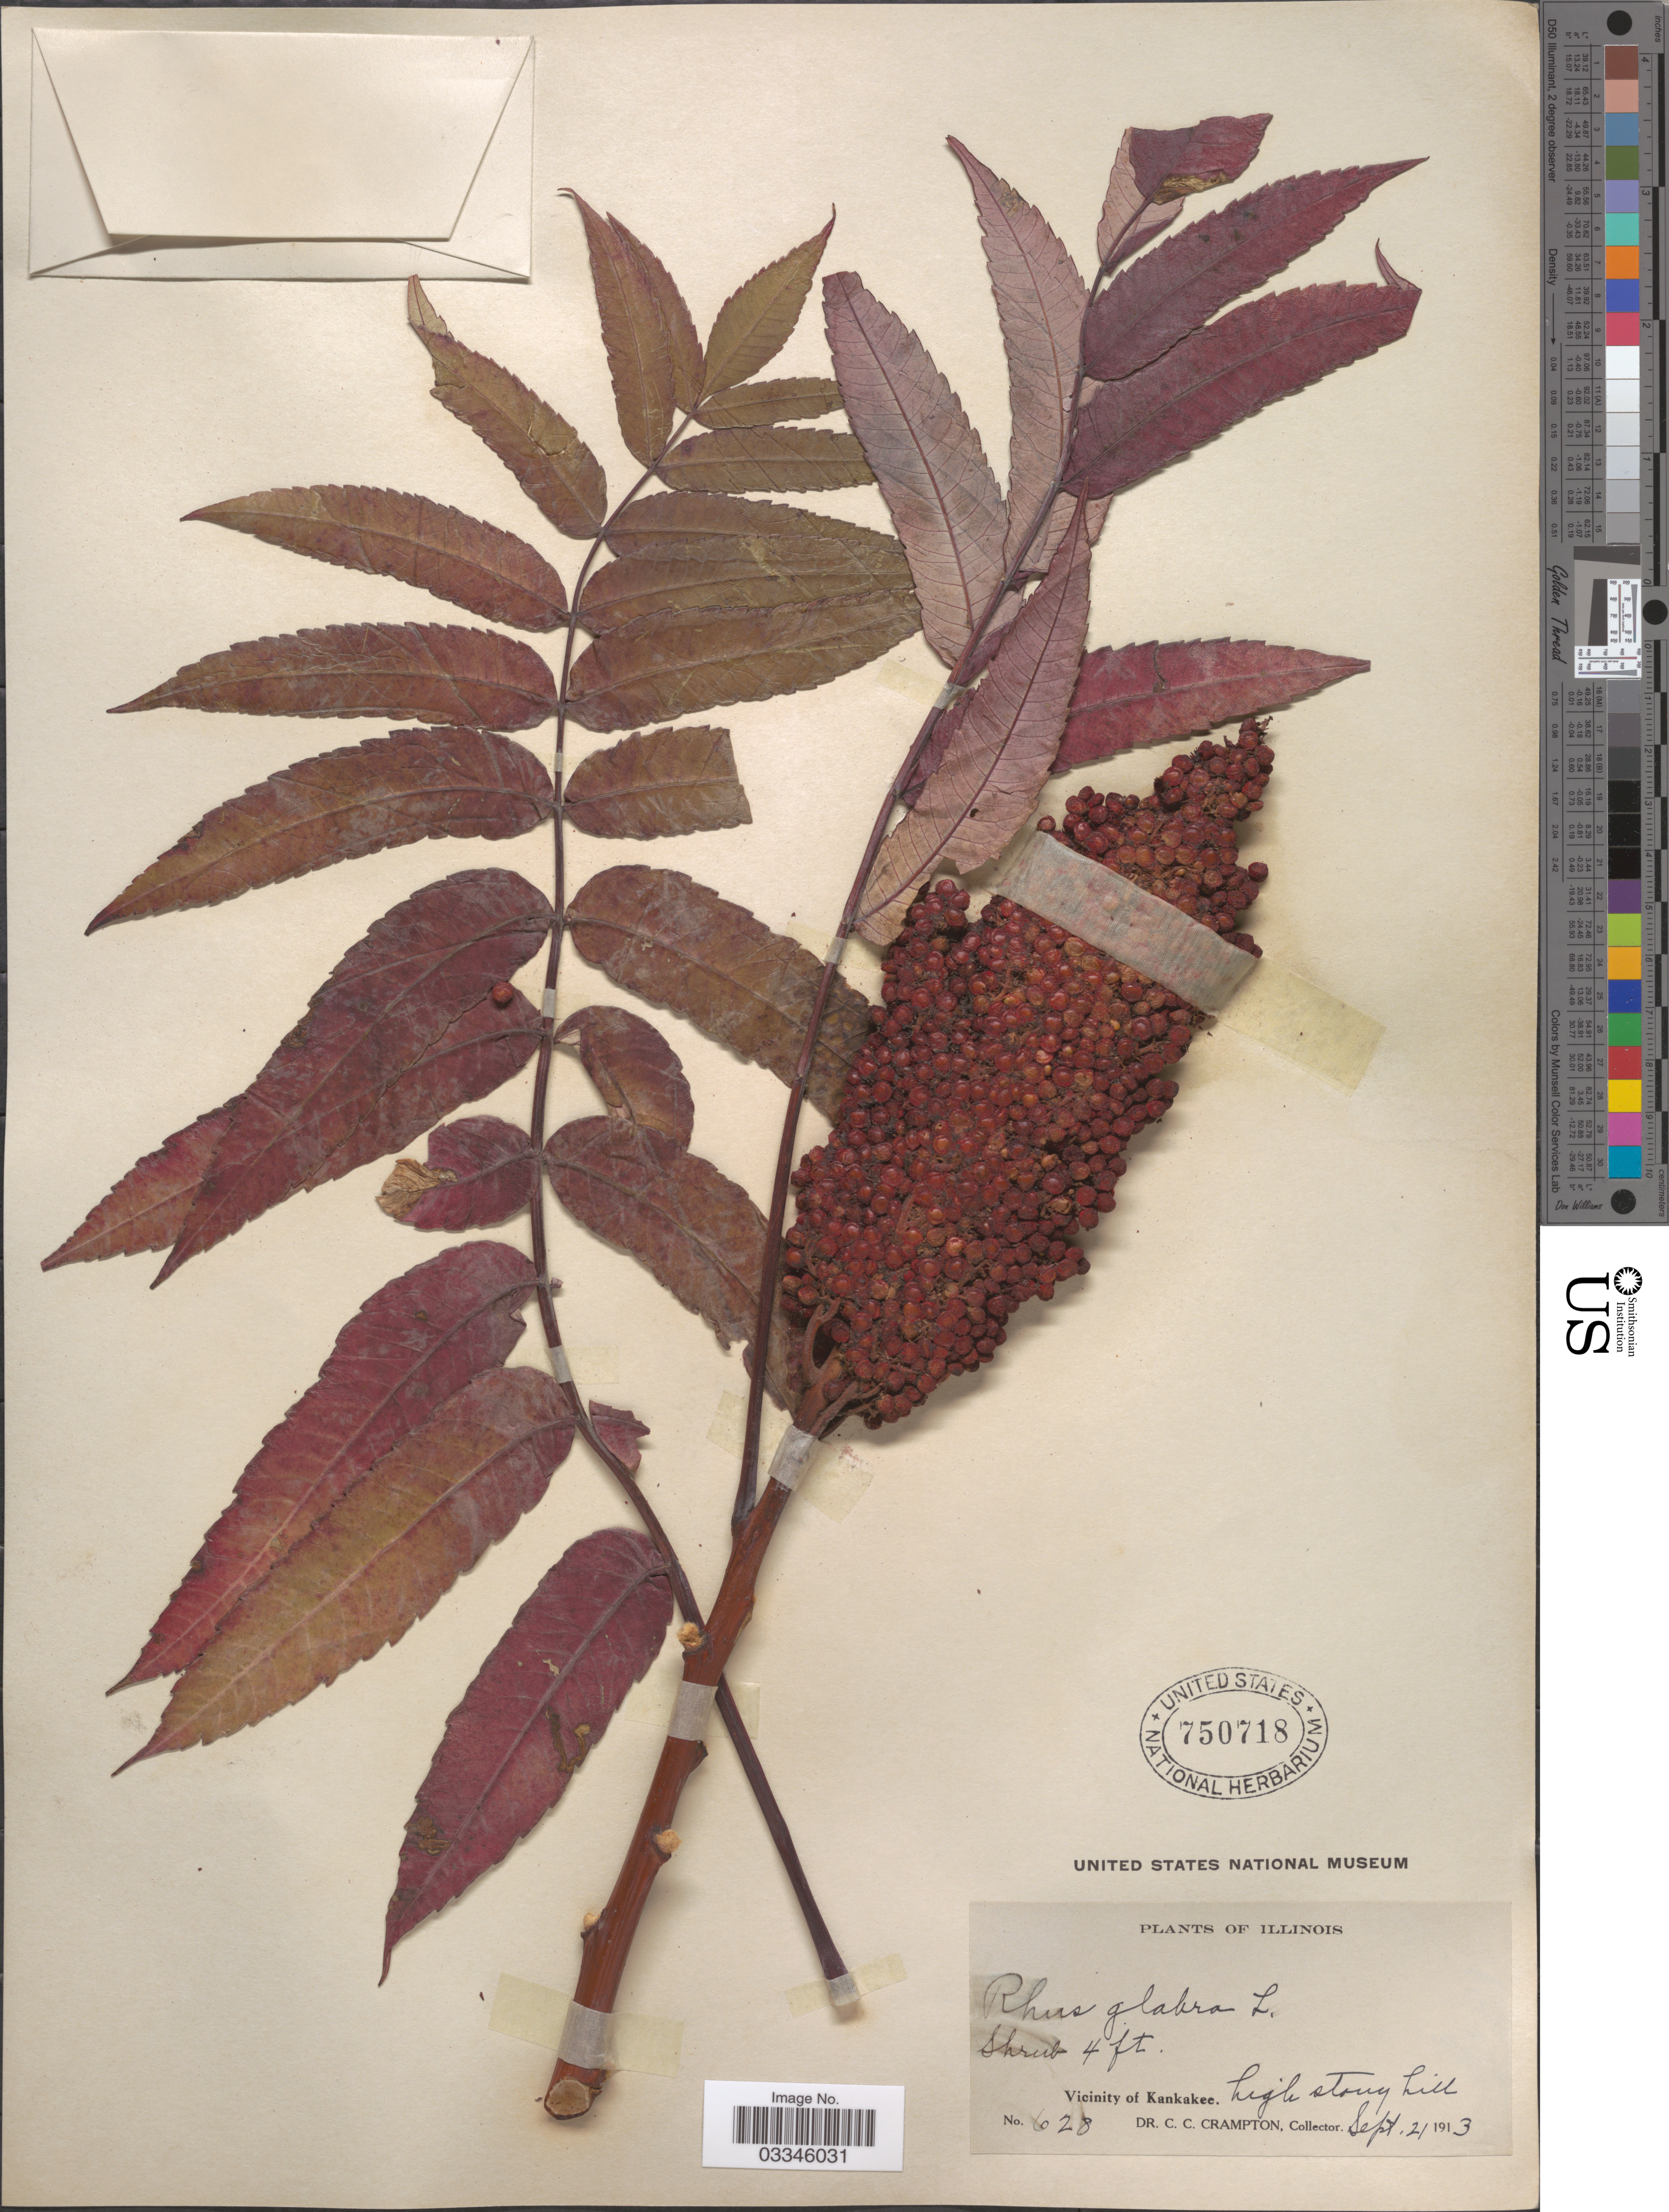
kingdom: Plantae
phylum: Tracheophyta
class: Magnoliopsida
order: Sapindales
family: Anacardiaceae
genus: Rhus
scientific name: Rhus glabra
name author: L.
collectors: C. Crampton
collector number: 628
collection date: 1913-09-21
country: United States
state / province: Illinois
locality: Vicinity of Kankakee.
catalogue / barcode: US 750718